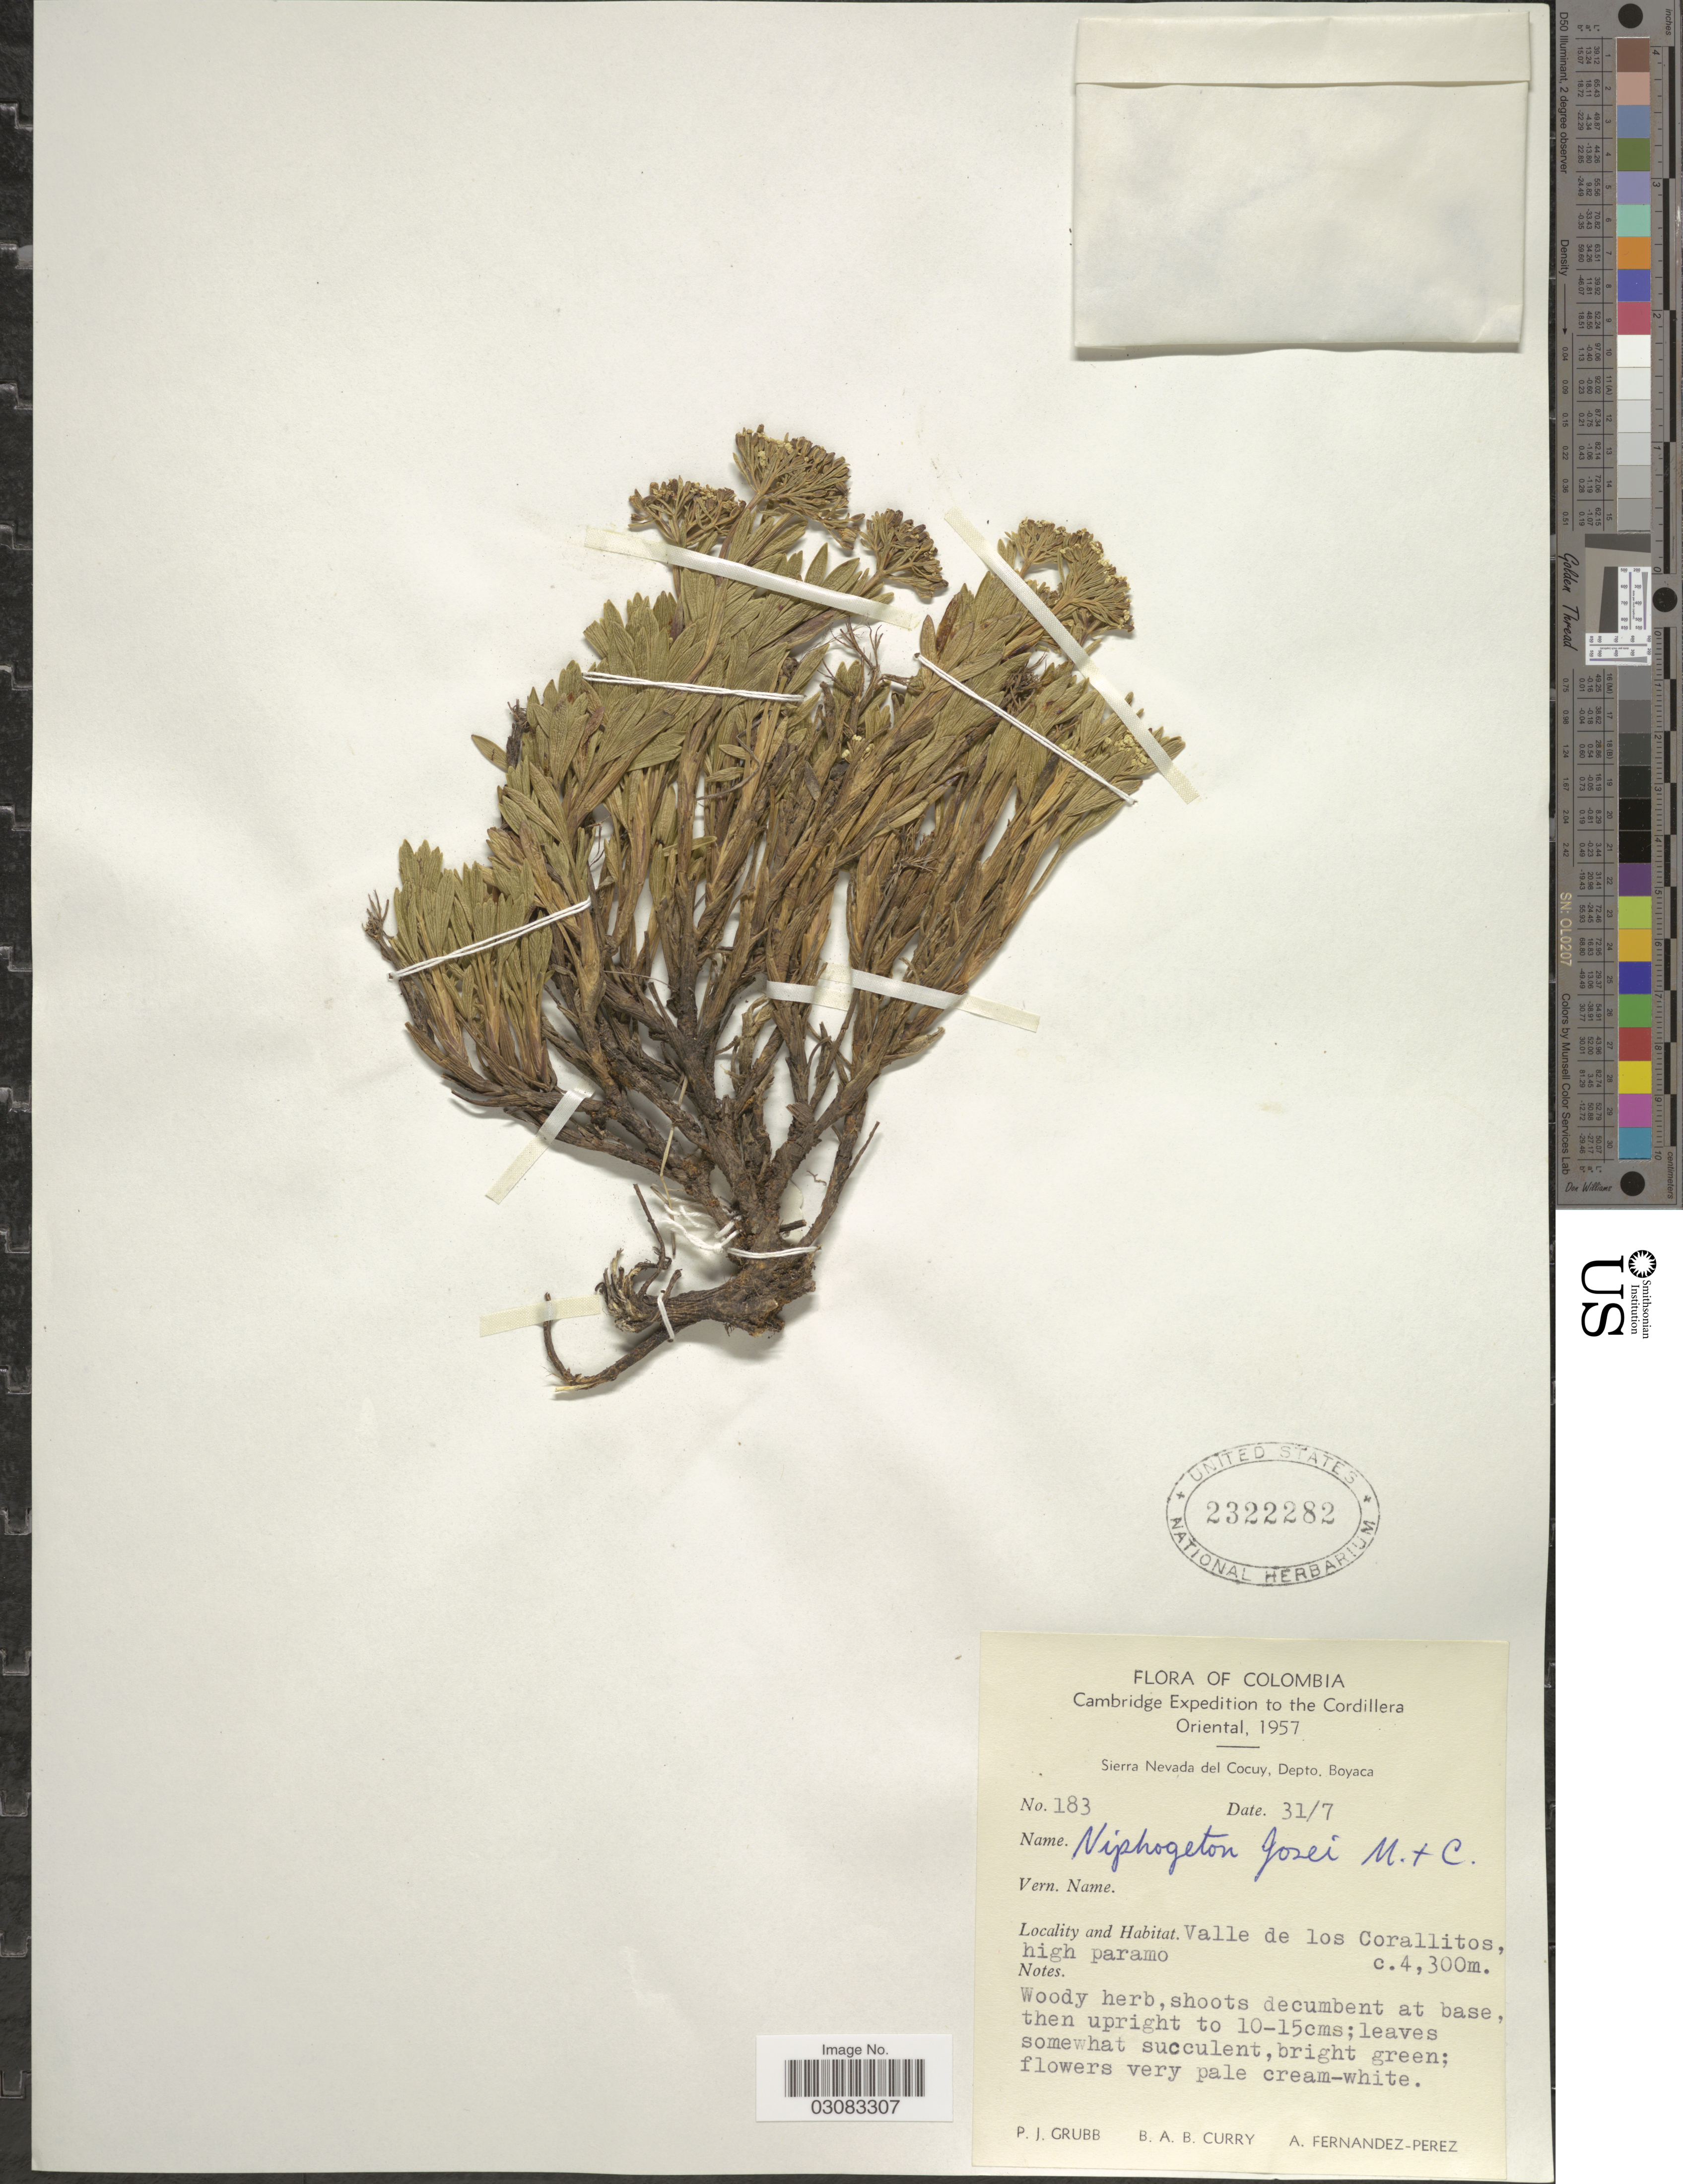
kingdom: Plantae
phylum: Tracheophyta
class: Magnoliopsida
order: Apiales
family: Apiaceae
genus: Niphogeton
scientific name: Niphogeton josei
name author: Mathias & Constance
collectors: P. J. Grubb, B. A. B. Curry & A. Fernández-Pérez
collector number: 183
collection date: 1957-07-31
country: Colombia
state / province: Boyacá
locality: Cordillera Oriental. Sierra Nevada del Cocuy, Depto. Boyaca. Valle de los Corallitos.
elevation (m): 4300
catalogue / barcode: US 2322282